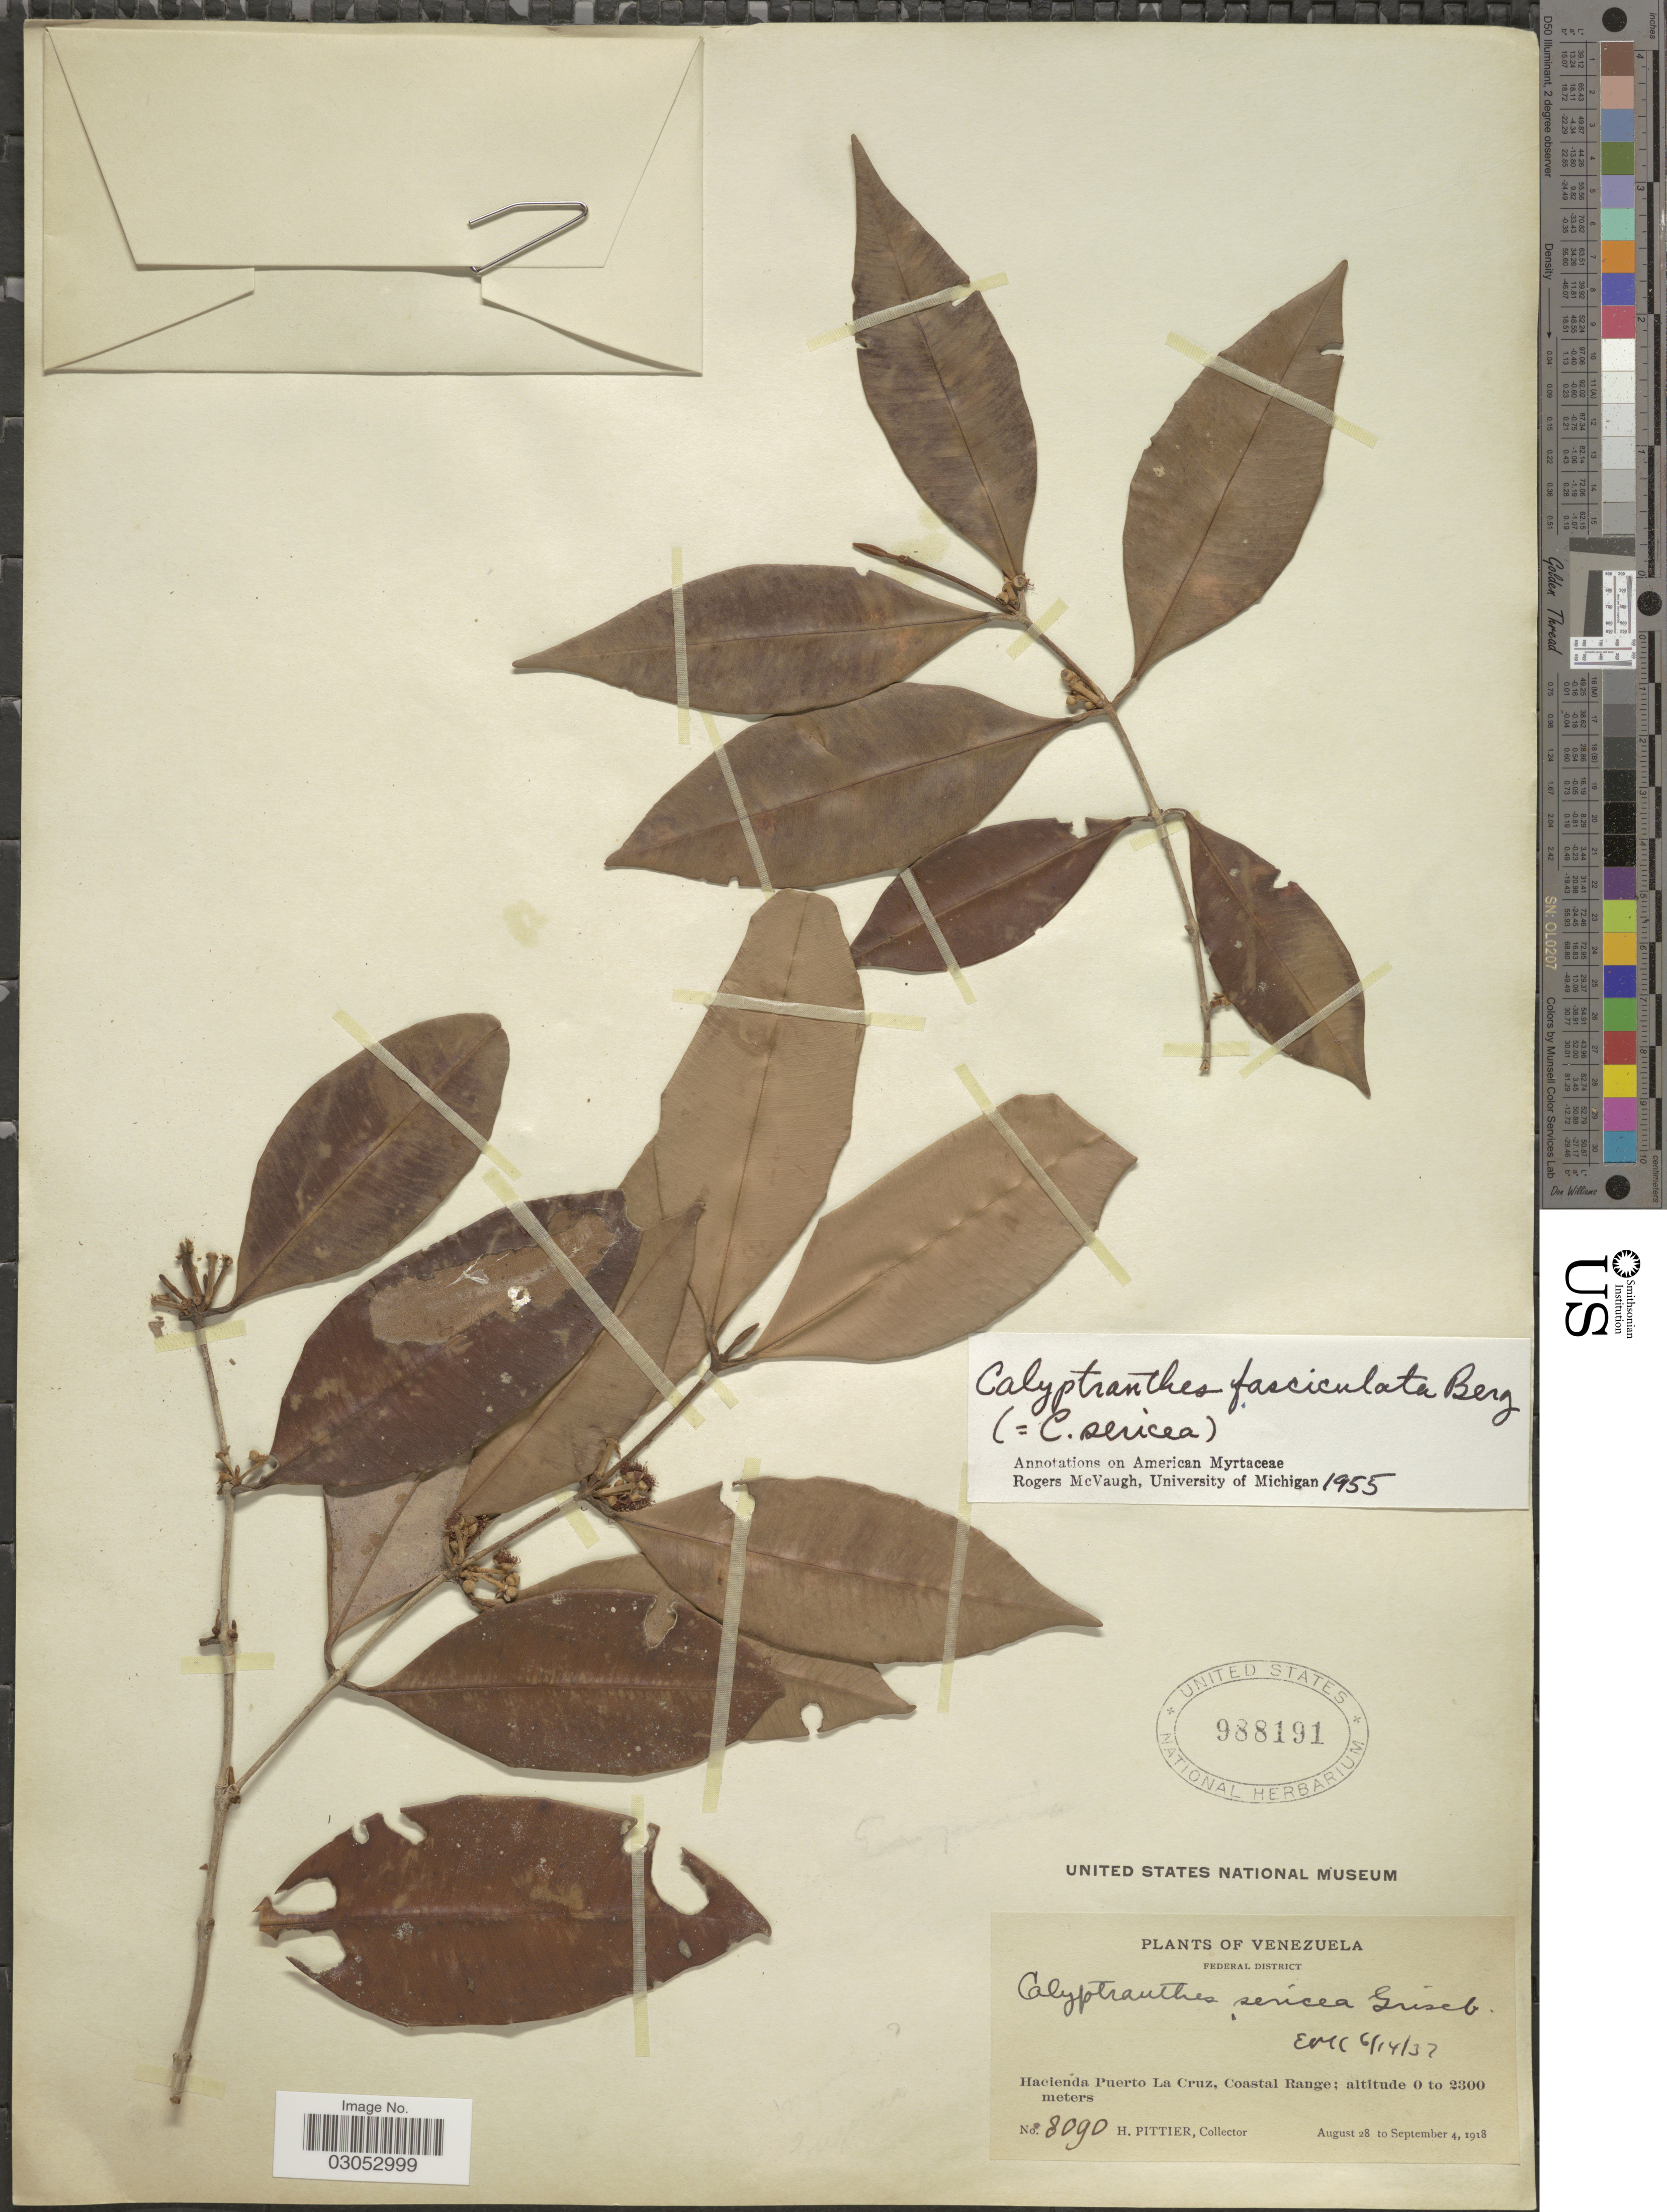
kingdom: Plantae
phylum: Tracheophyta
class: Magnoliopsida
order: Myrtales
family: Myrtaceae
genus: Myrcia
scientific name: Myrcia fasciculata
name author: (O. Berg) K. Campbell & K. Samra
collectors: H. F. Pittier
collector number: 8090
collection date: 1918-08-28/1918-09-04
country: Venezuela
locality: Federal District, Hacienda Puerto La Cruz, Coastal Range.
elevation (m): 0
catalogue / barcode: US 988191